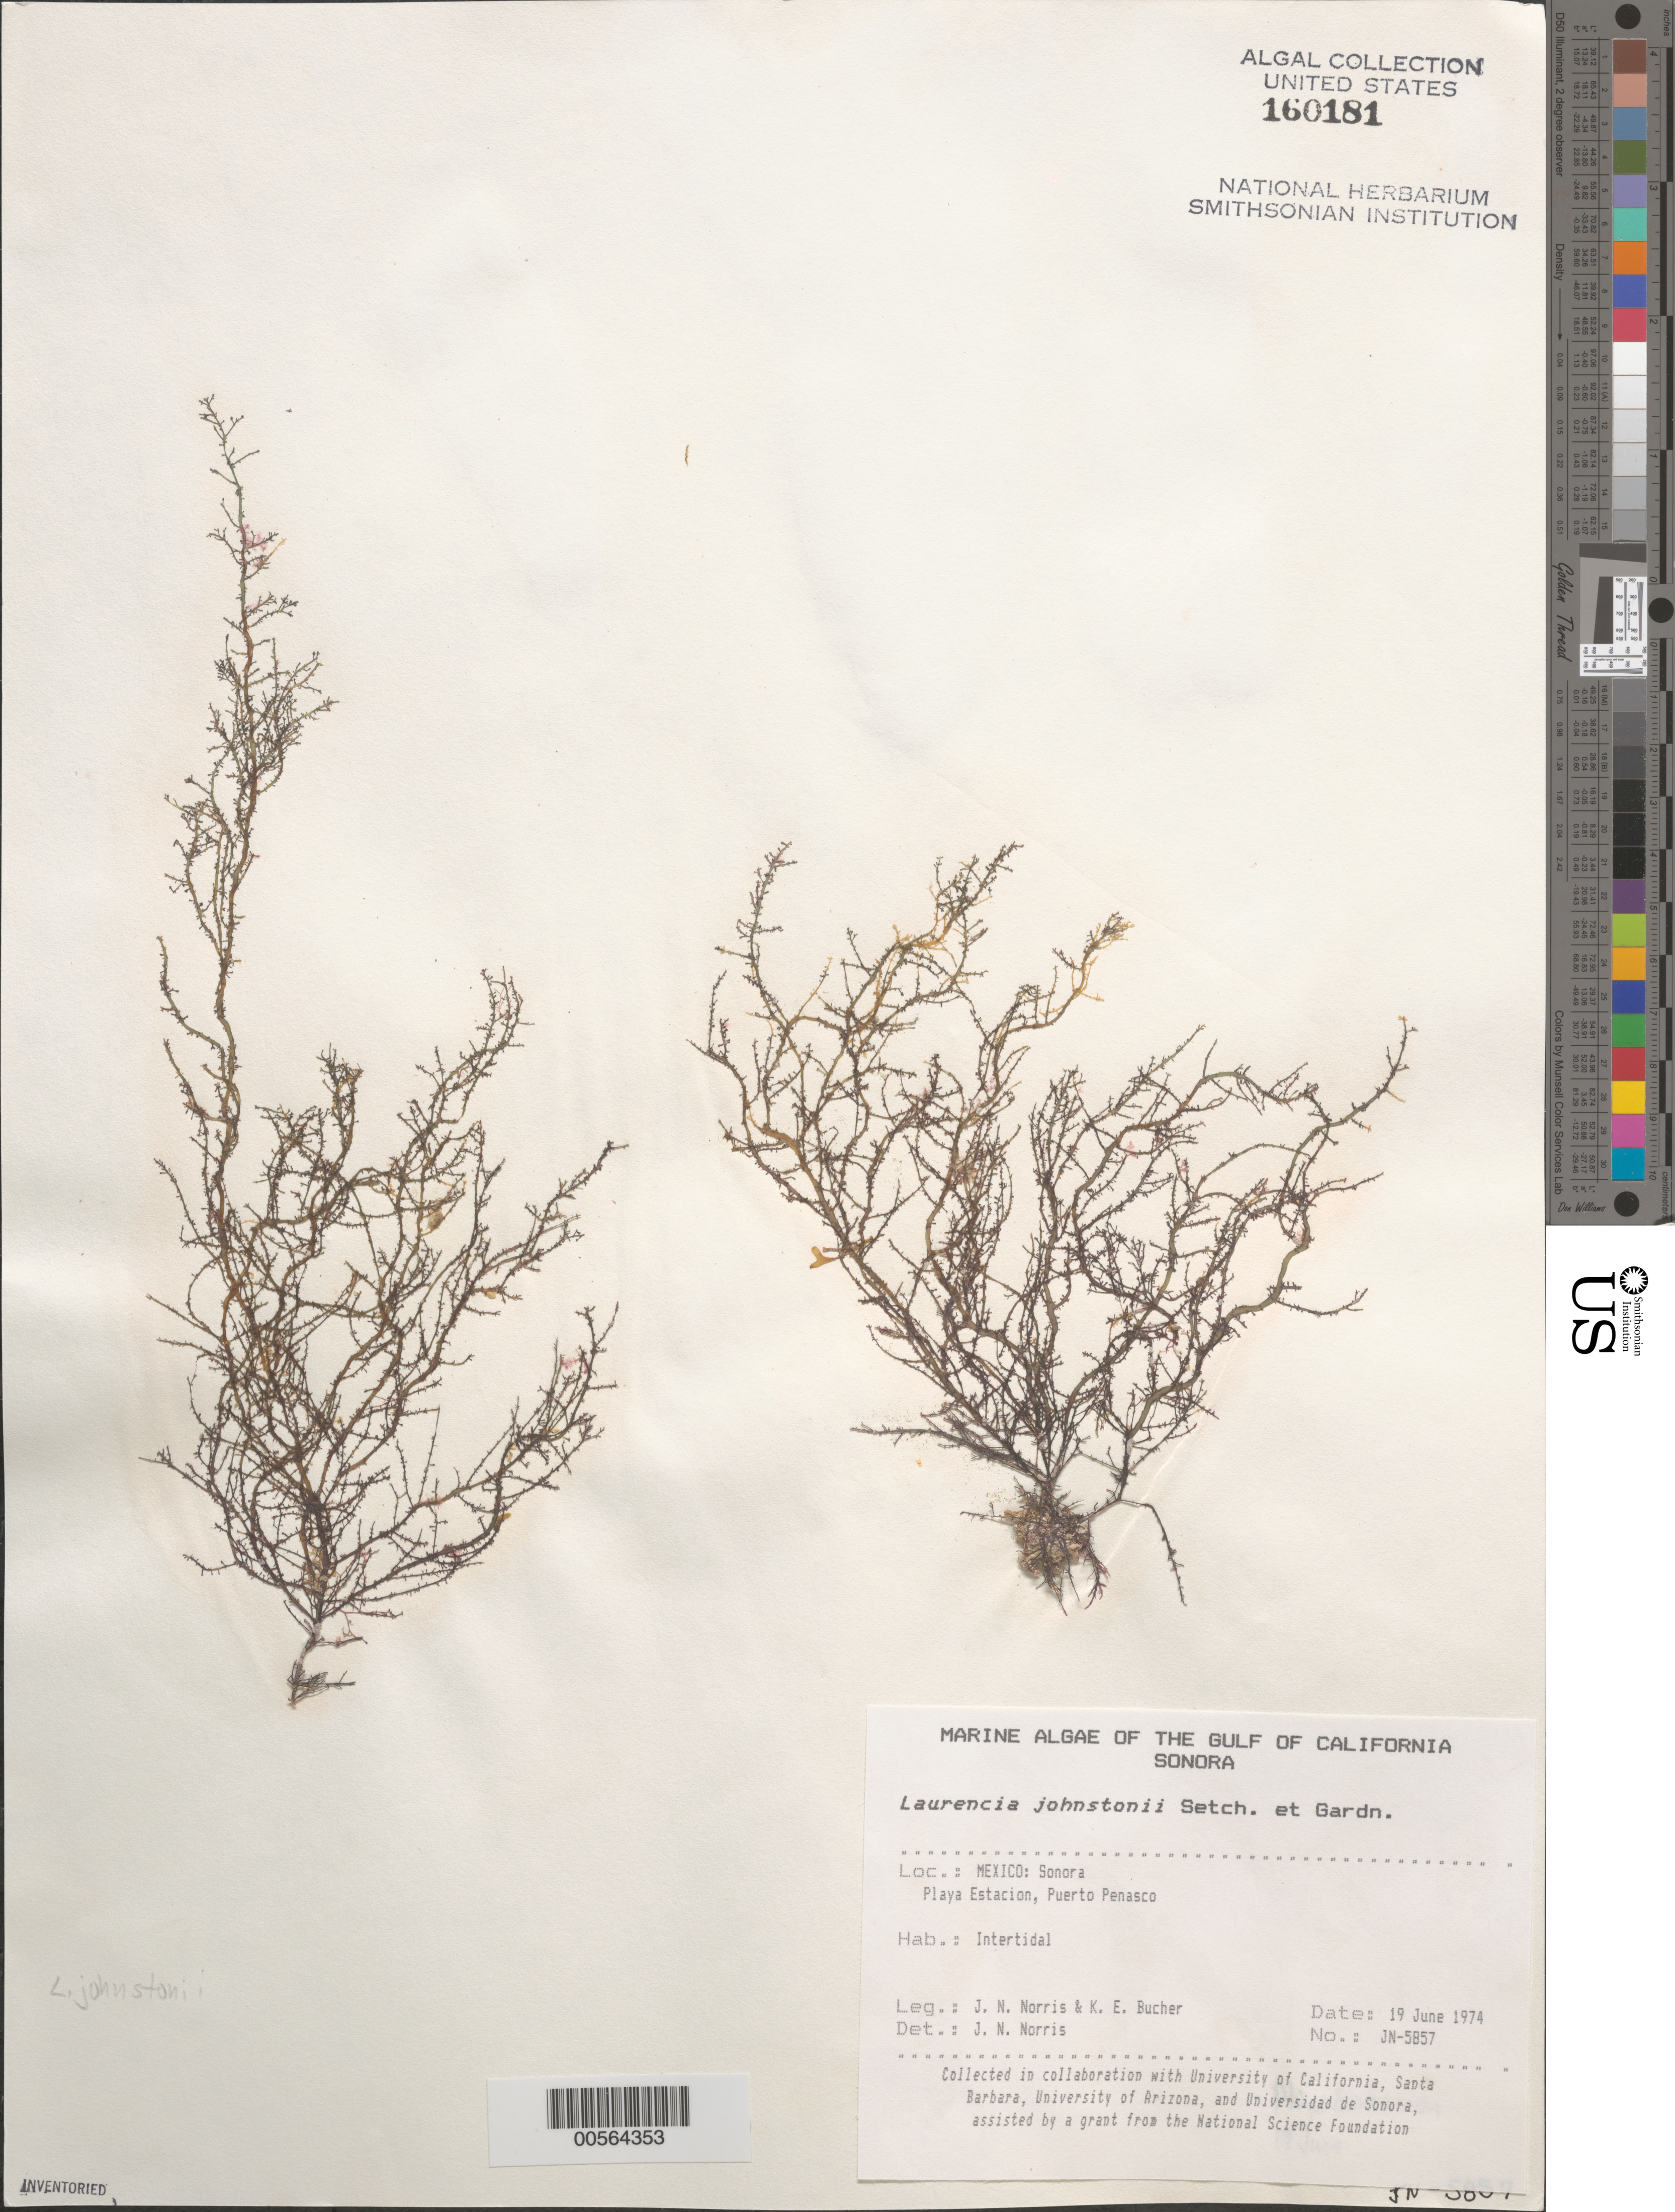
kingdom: Plantae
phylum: Rhodophyta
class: Florideophyceae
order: Ceramiales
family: Rhodomelaceae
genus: Laurencia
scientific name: Laurencia johnstonii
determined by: Norris, James N.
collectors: J. N. Norris & K. E. Bucher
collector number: JN-5857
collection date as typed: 19 Jun 1974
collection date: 1974-06-19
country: Mexico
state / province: Sonora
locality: Playa Estacion, Puerto Penasco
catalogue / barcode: US 160181